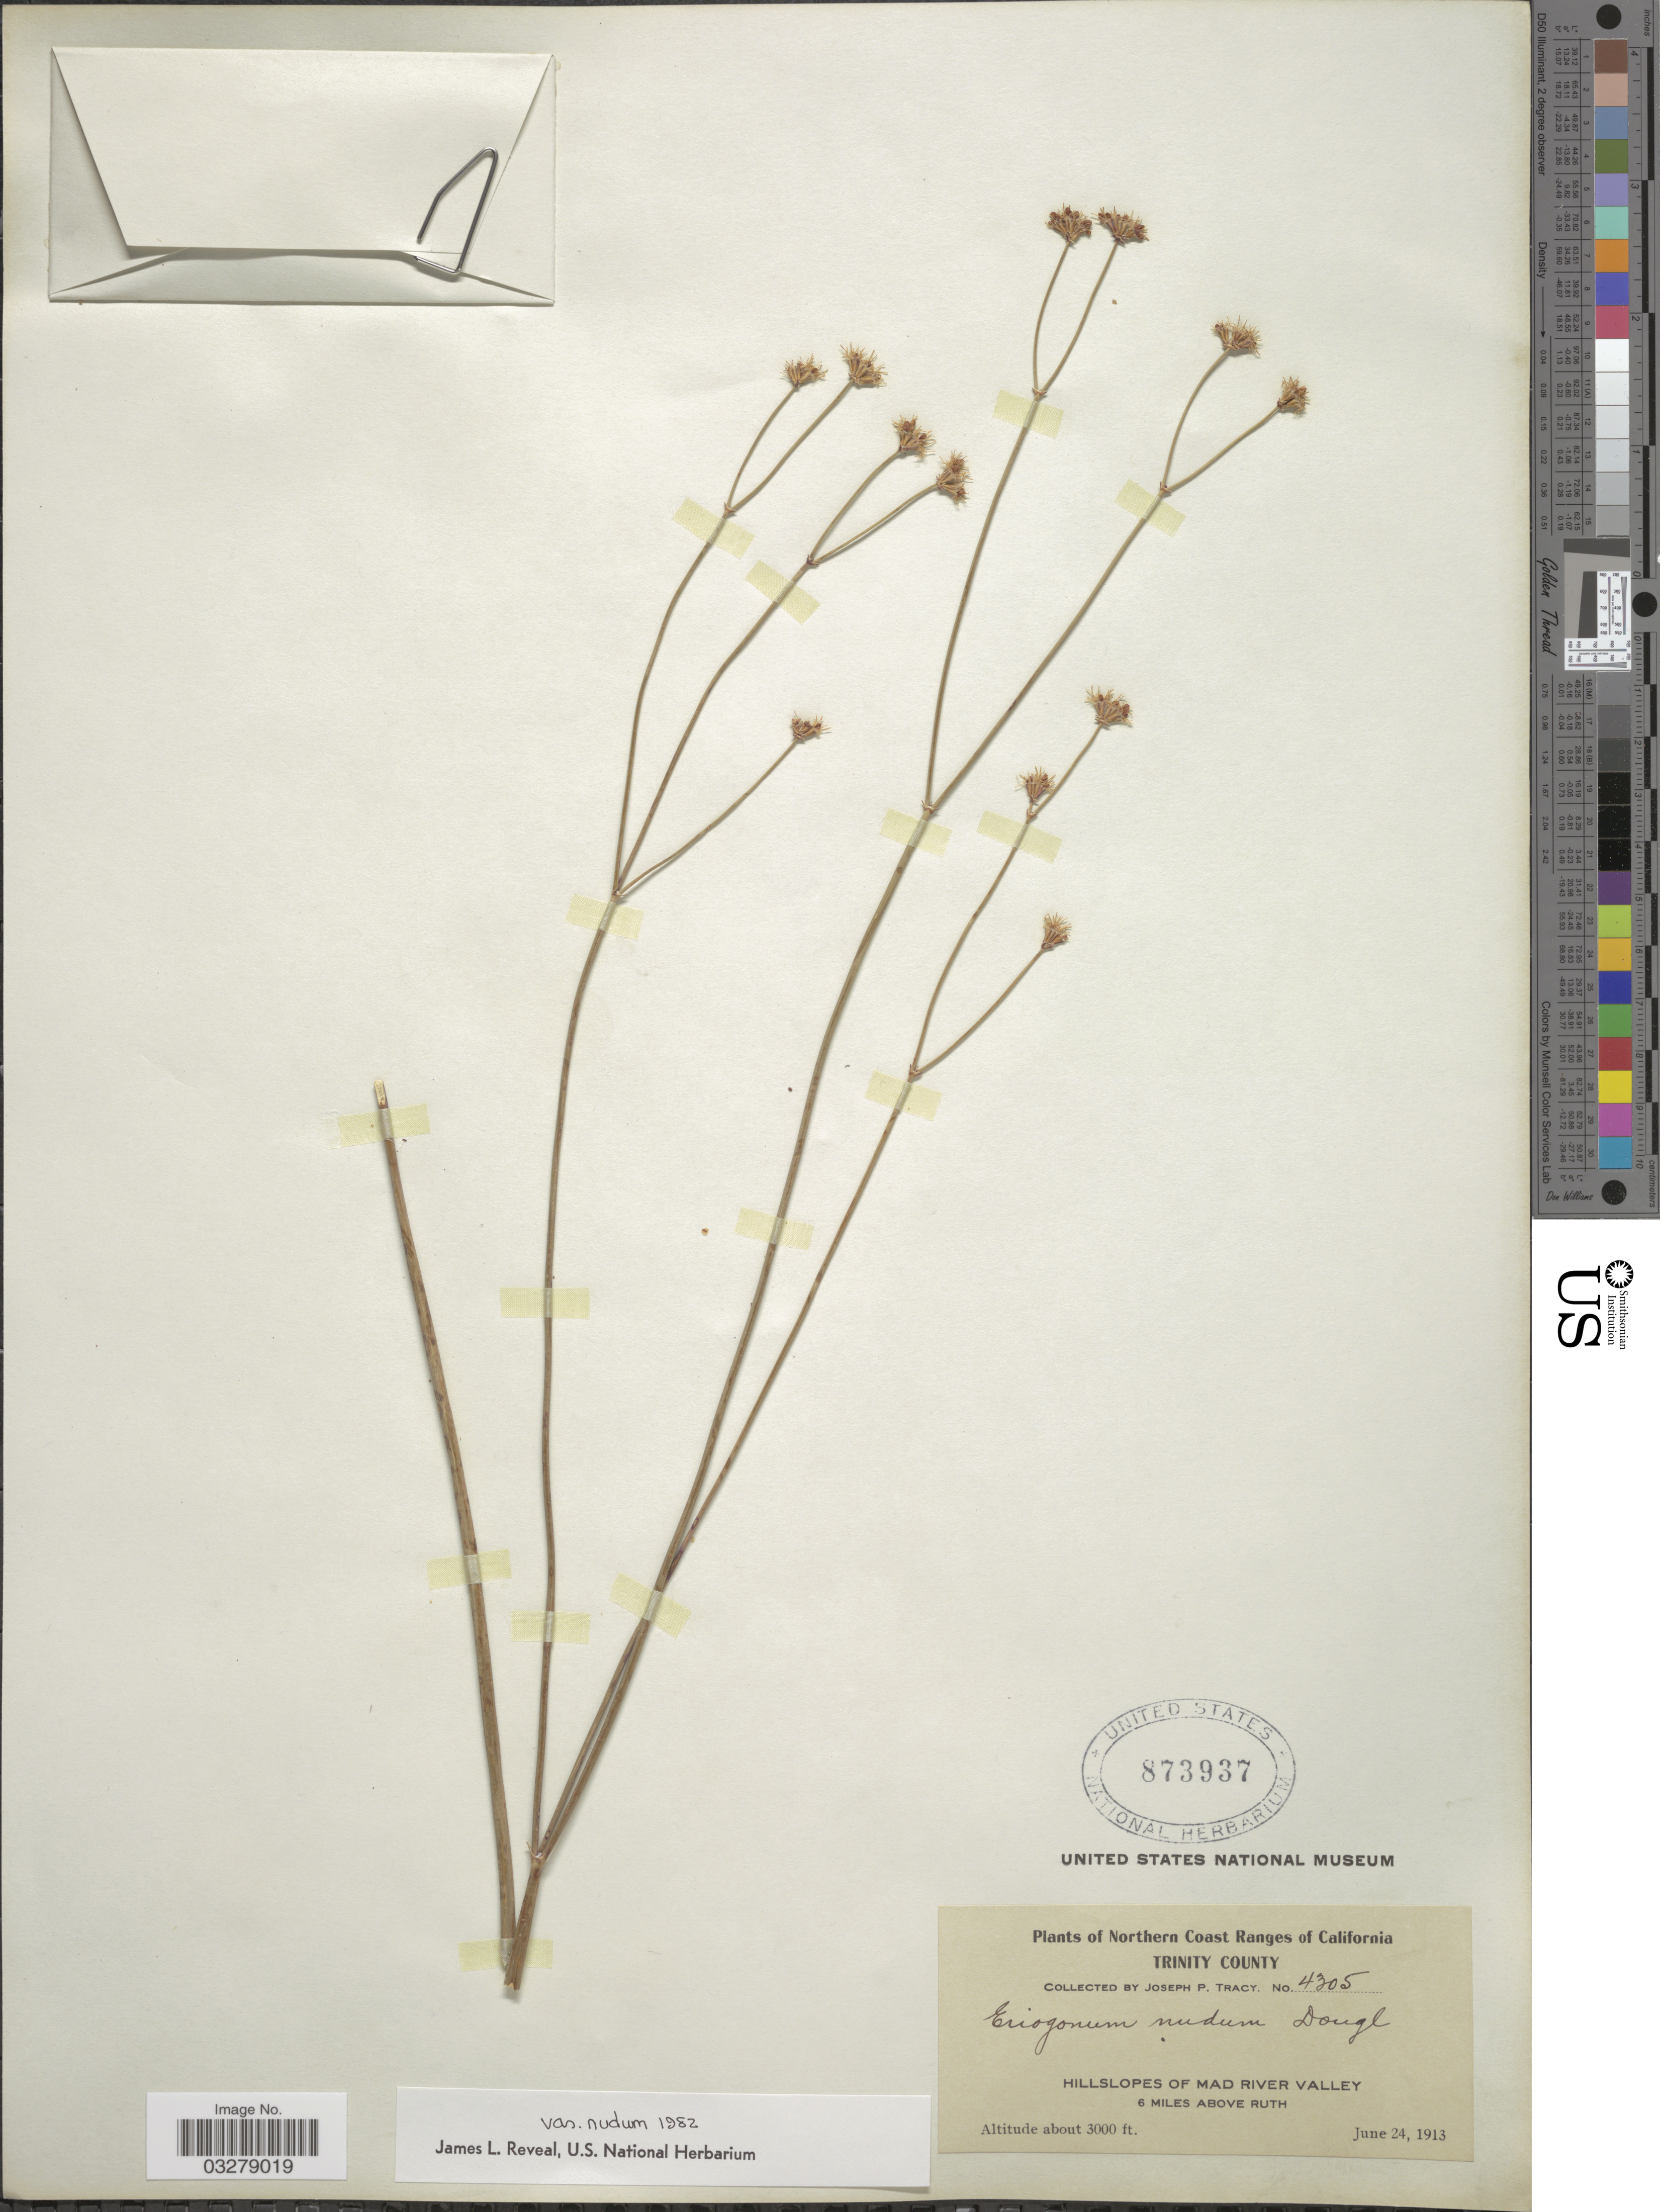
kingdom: Plantae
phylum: Tracheophyta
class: Magnoliopsida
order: Caryophyllales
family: Polygonaceae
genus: Eriogonum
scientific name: Eriogonum nudum var. nudum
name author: Douglas ex Benth.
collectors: J. Tracy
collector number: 4305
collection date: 1913-06-24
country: United States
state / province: California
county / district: Trinity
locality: Northern Coast Ranges, Trinity County, Hillslopes of Mad River Valley, 6 miles above Ruth.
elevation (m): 914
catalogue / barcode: US 873937